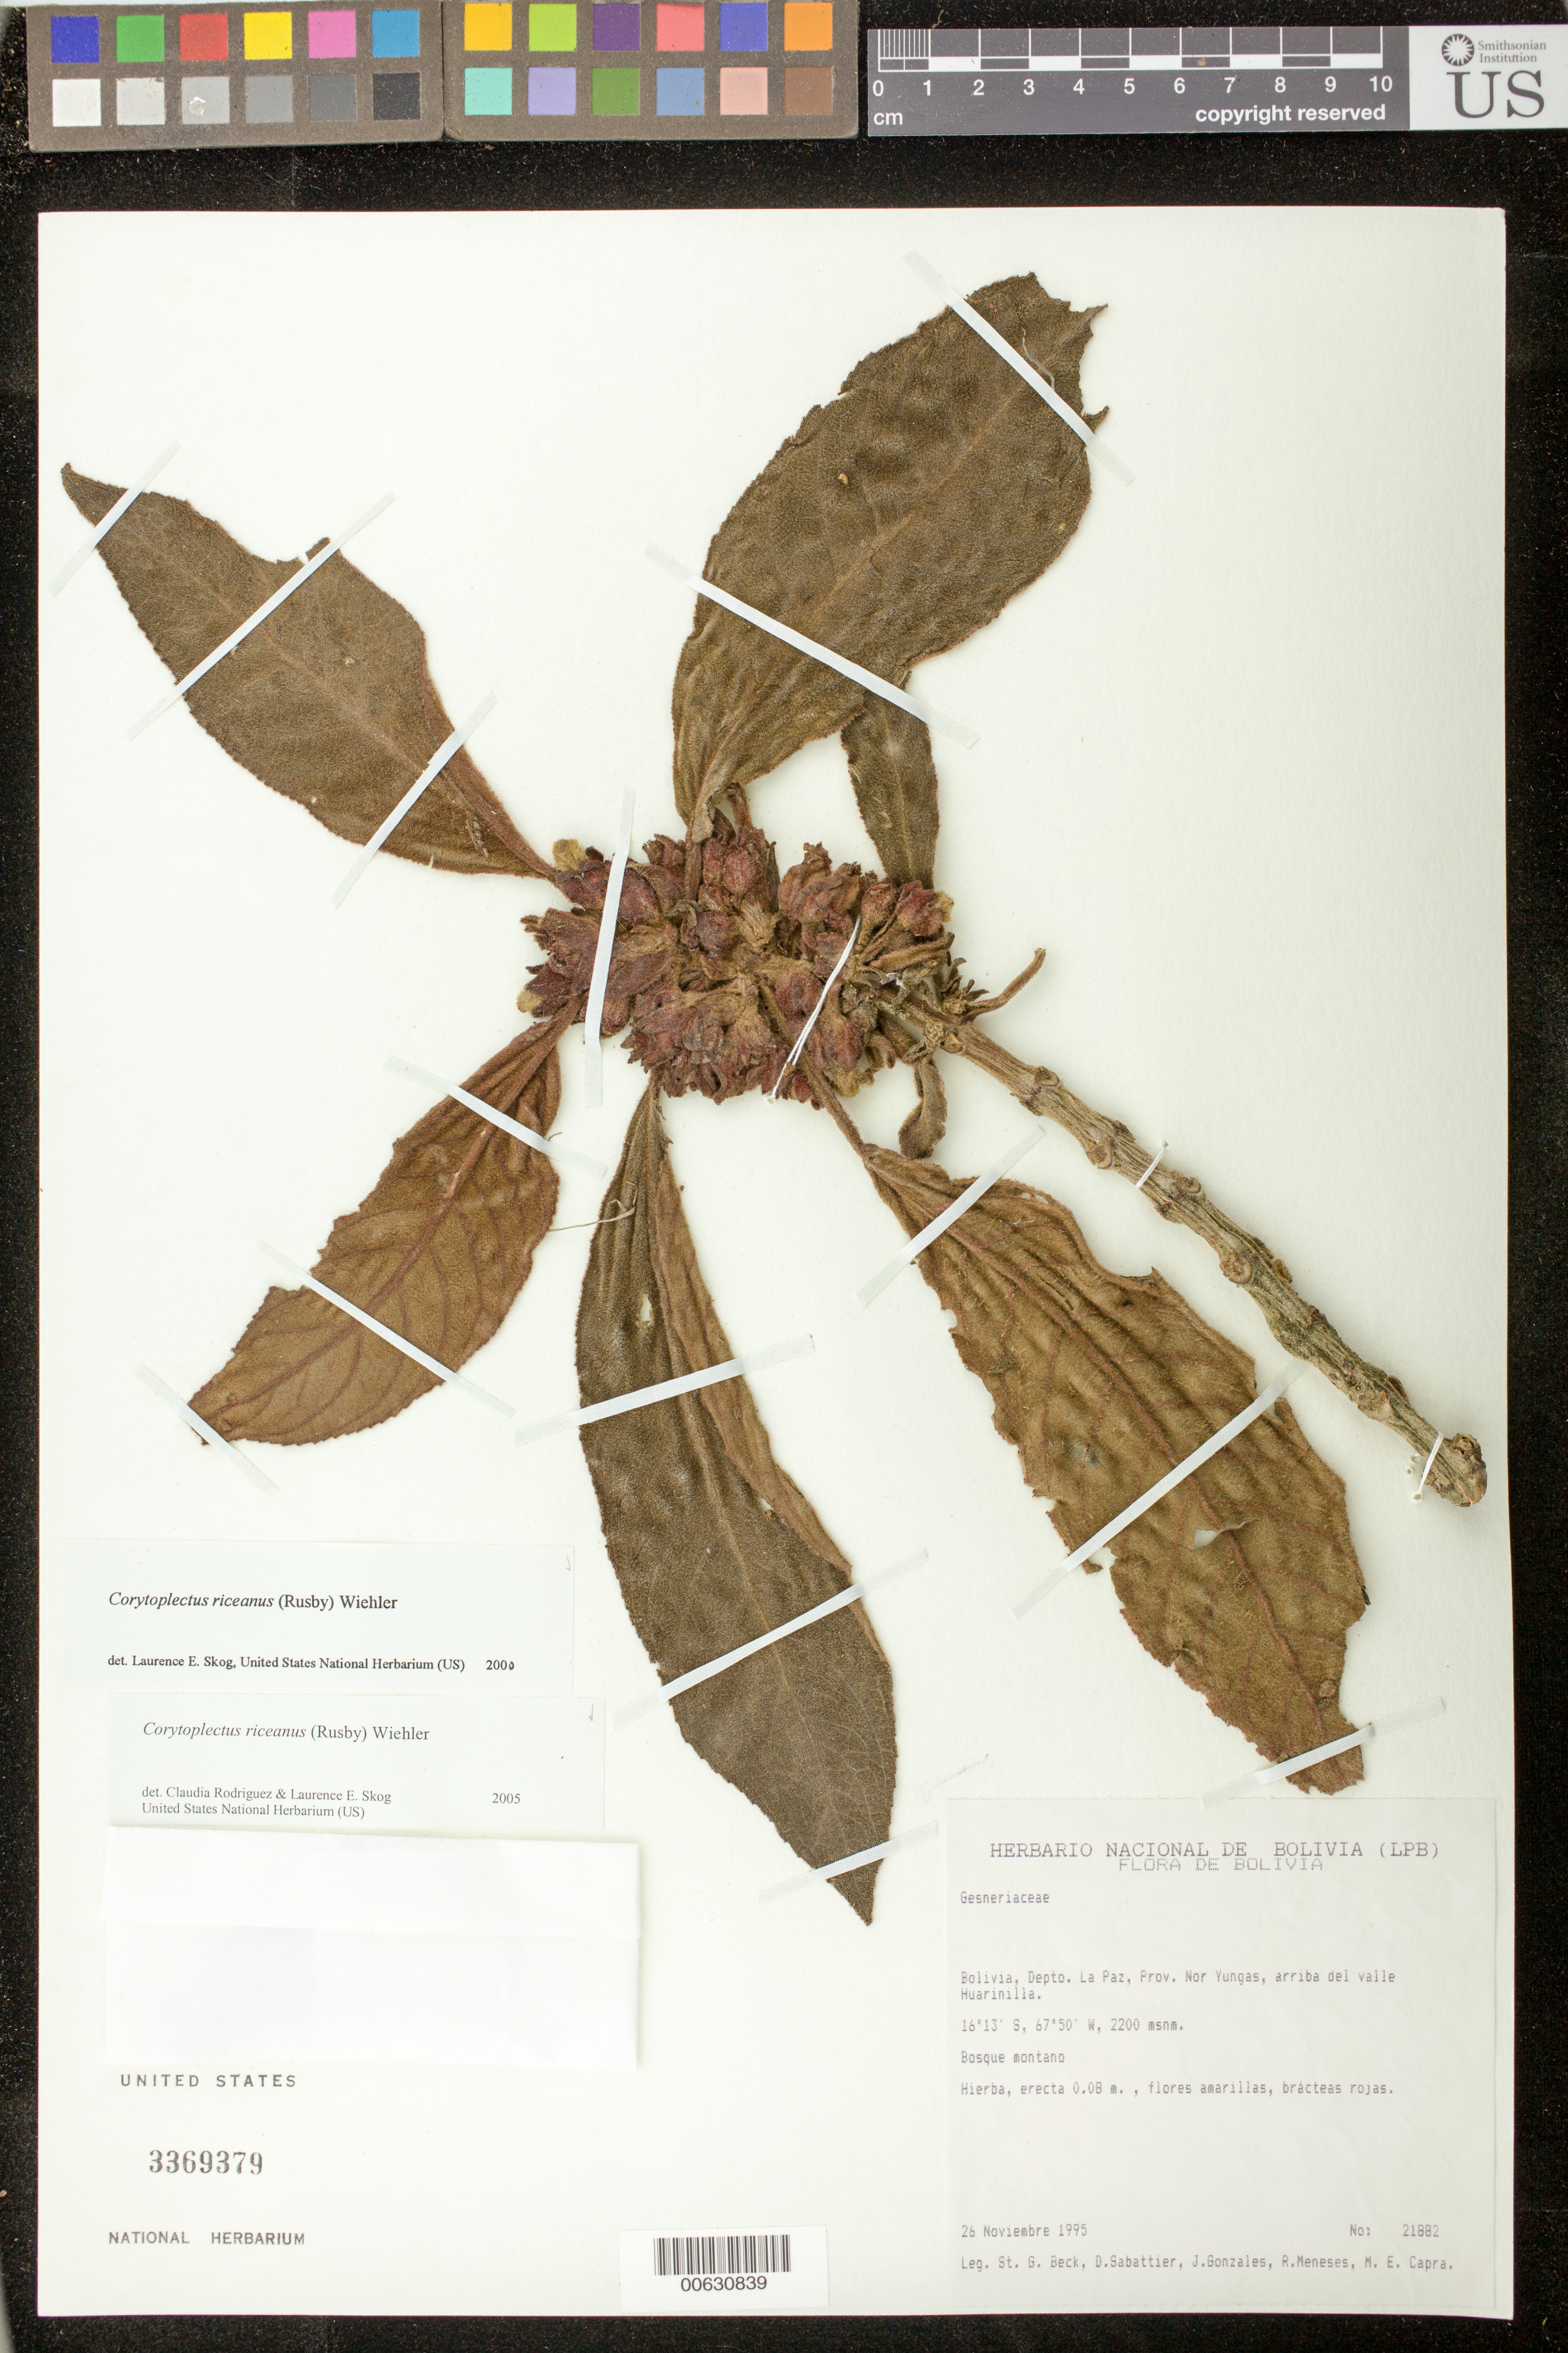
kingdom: Plantae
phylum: Tracheophyta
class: Magnoliopsida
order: Lamiales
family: Gesneriaceae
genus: Corytoplectus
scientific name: Corytoplectus riceanus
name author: (Rusby) Wiehler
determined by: Rodríguez-Flores, C. I.; Skog, L. E.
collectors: S. G. Beck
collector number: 21882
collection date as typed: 26 Nov 1995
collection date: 1995-11-26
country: Bolivia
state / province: La Paz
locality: Prov. Nor Yungas, arriba del valle Huaranilla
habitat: Bosque montano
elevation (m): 2200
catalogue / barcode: US 3369379